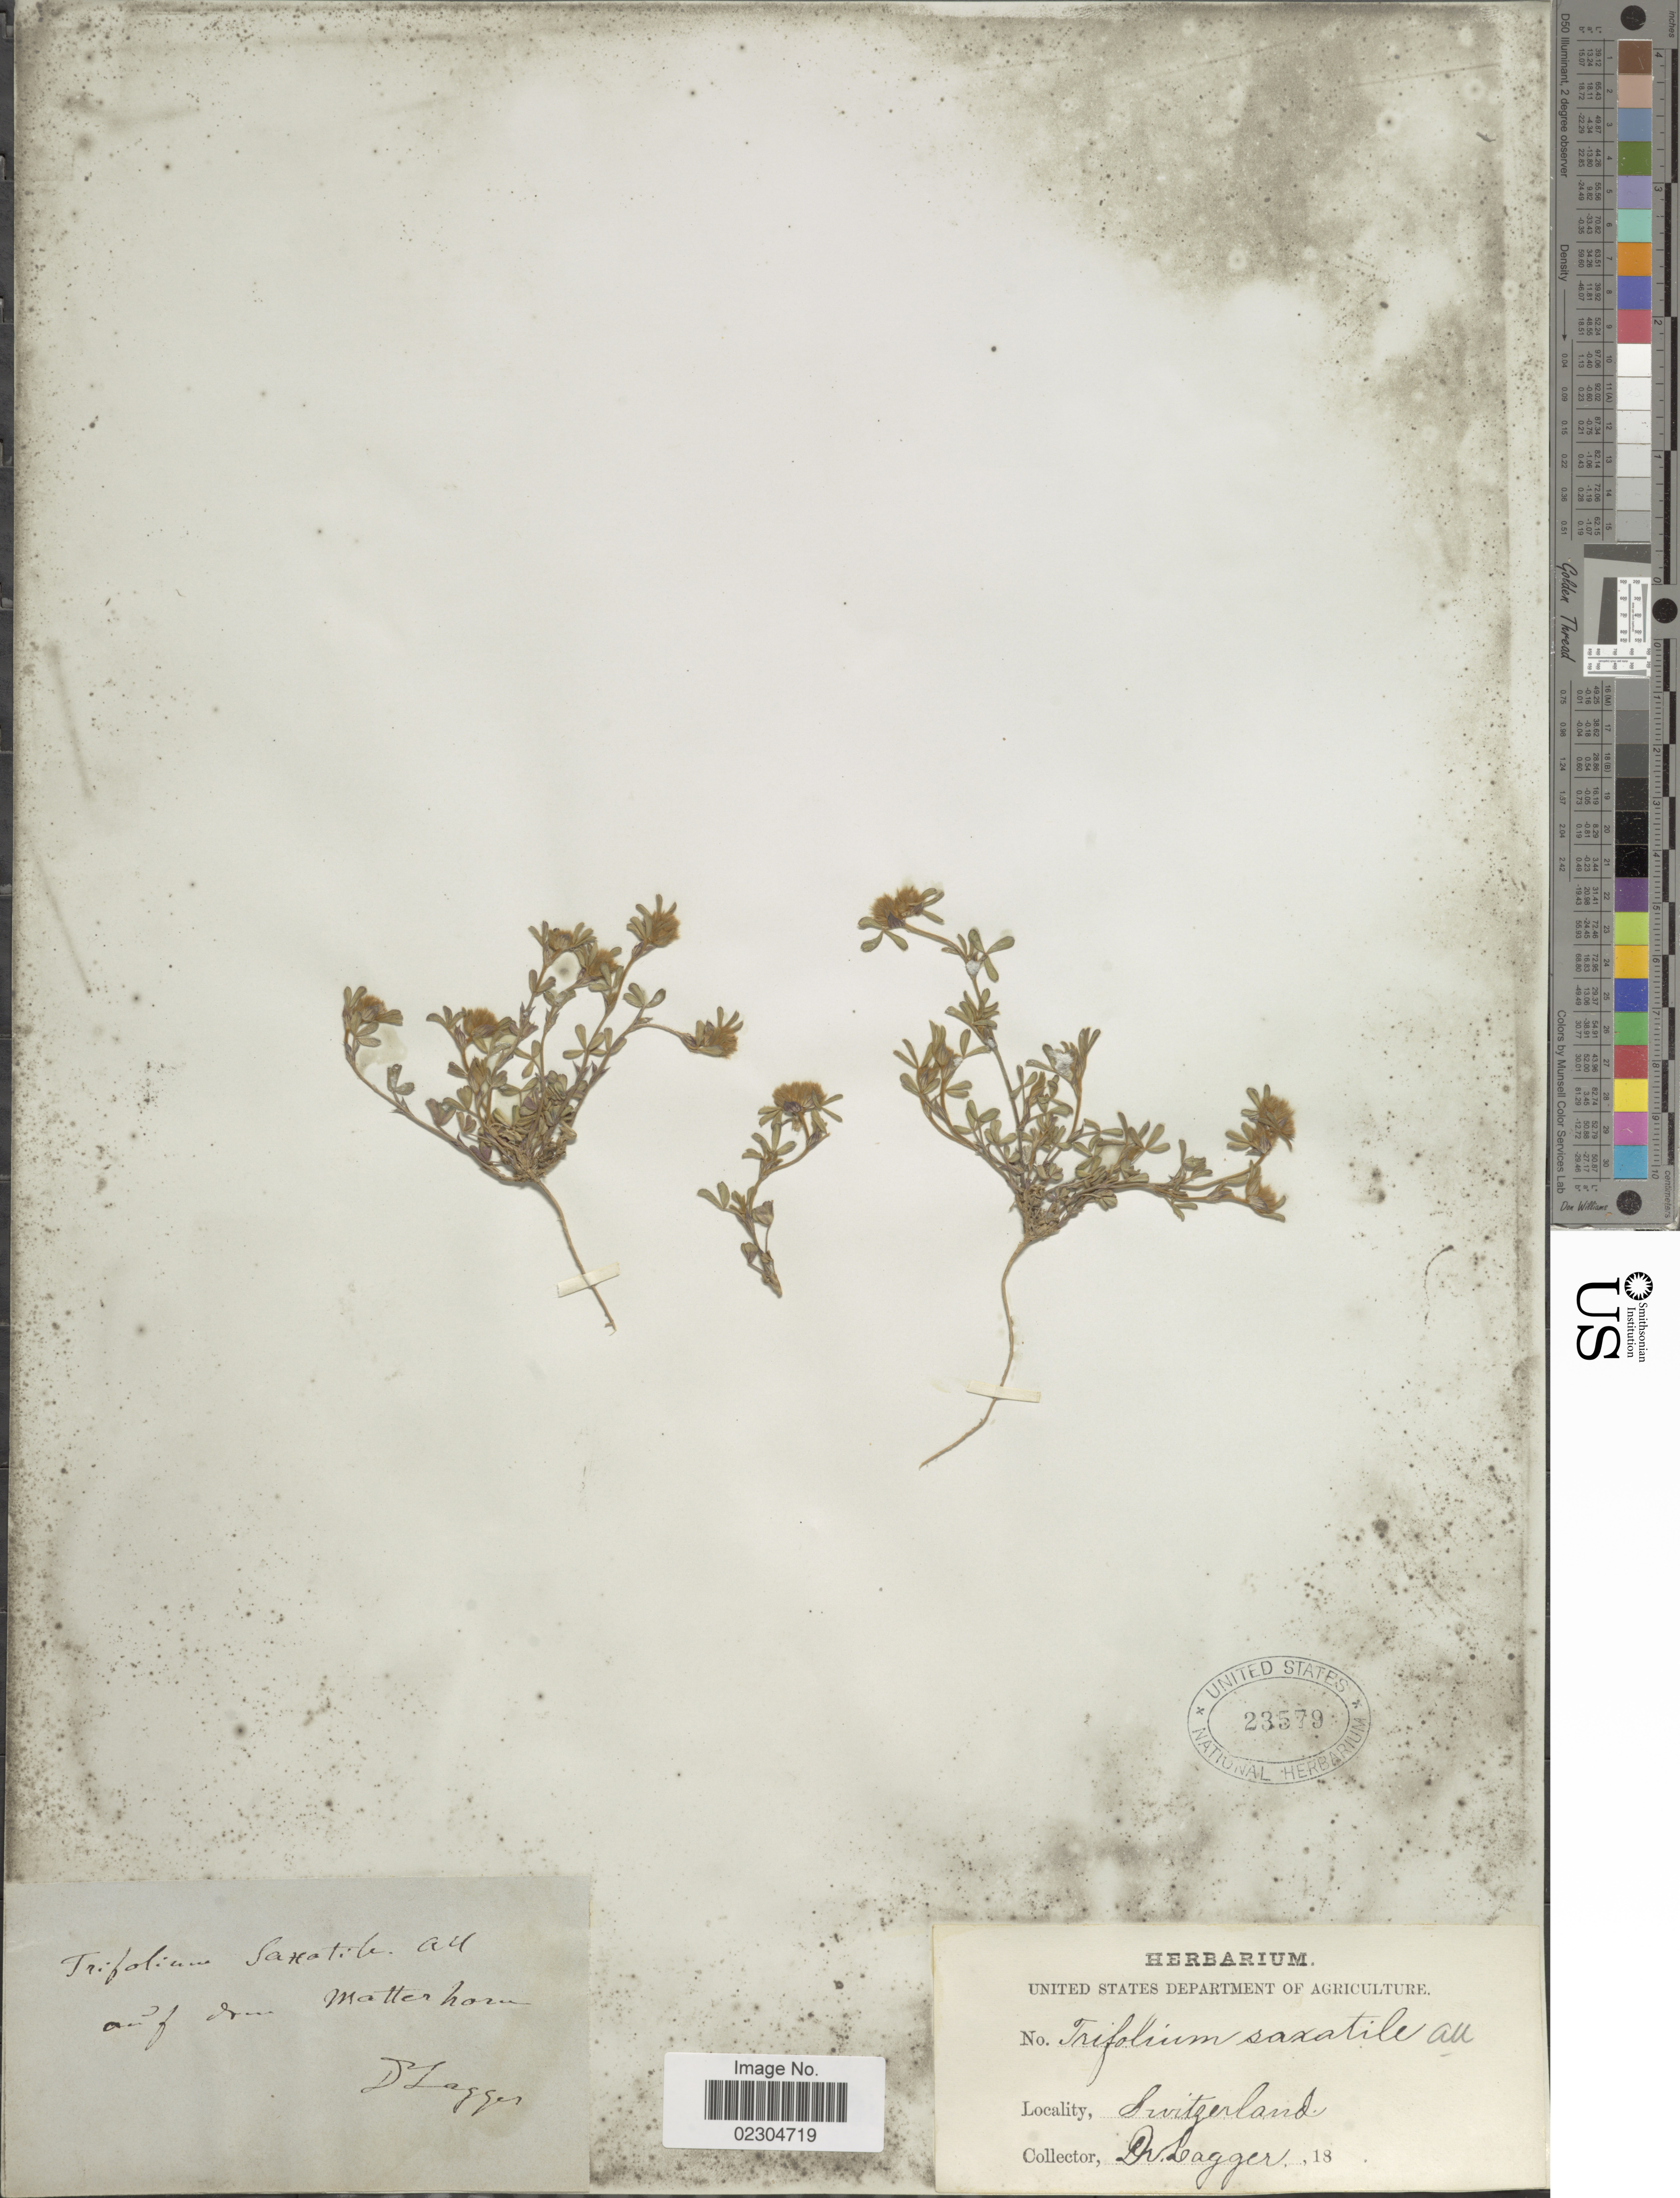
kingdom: Plantae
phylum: Tracheophyta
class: Magnoliopsida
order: Fabales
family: Fabaceae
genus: Trifolium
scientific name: Trifolium saxatile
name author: All.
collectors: F. J. Lagger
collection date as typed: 18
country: Switzerland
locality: Matterhorn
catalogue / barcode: US 23579